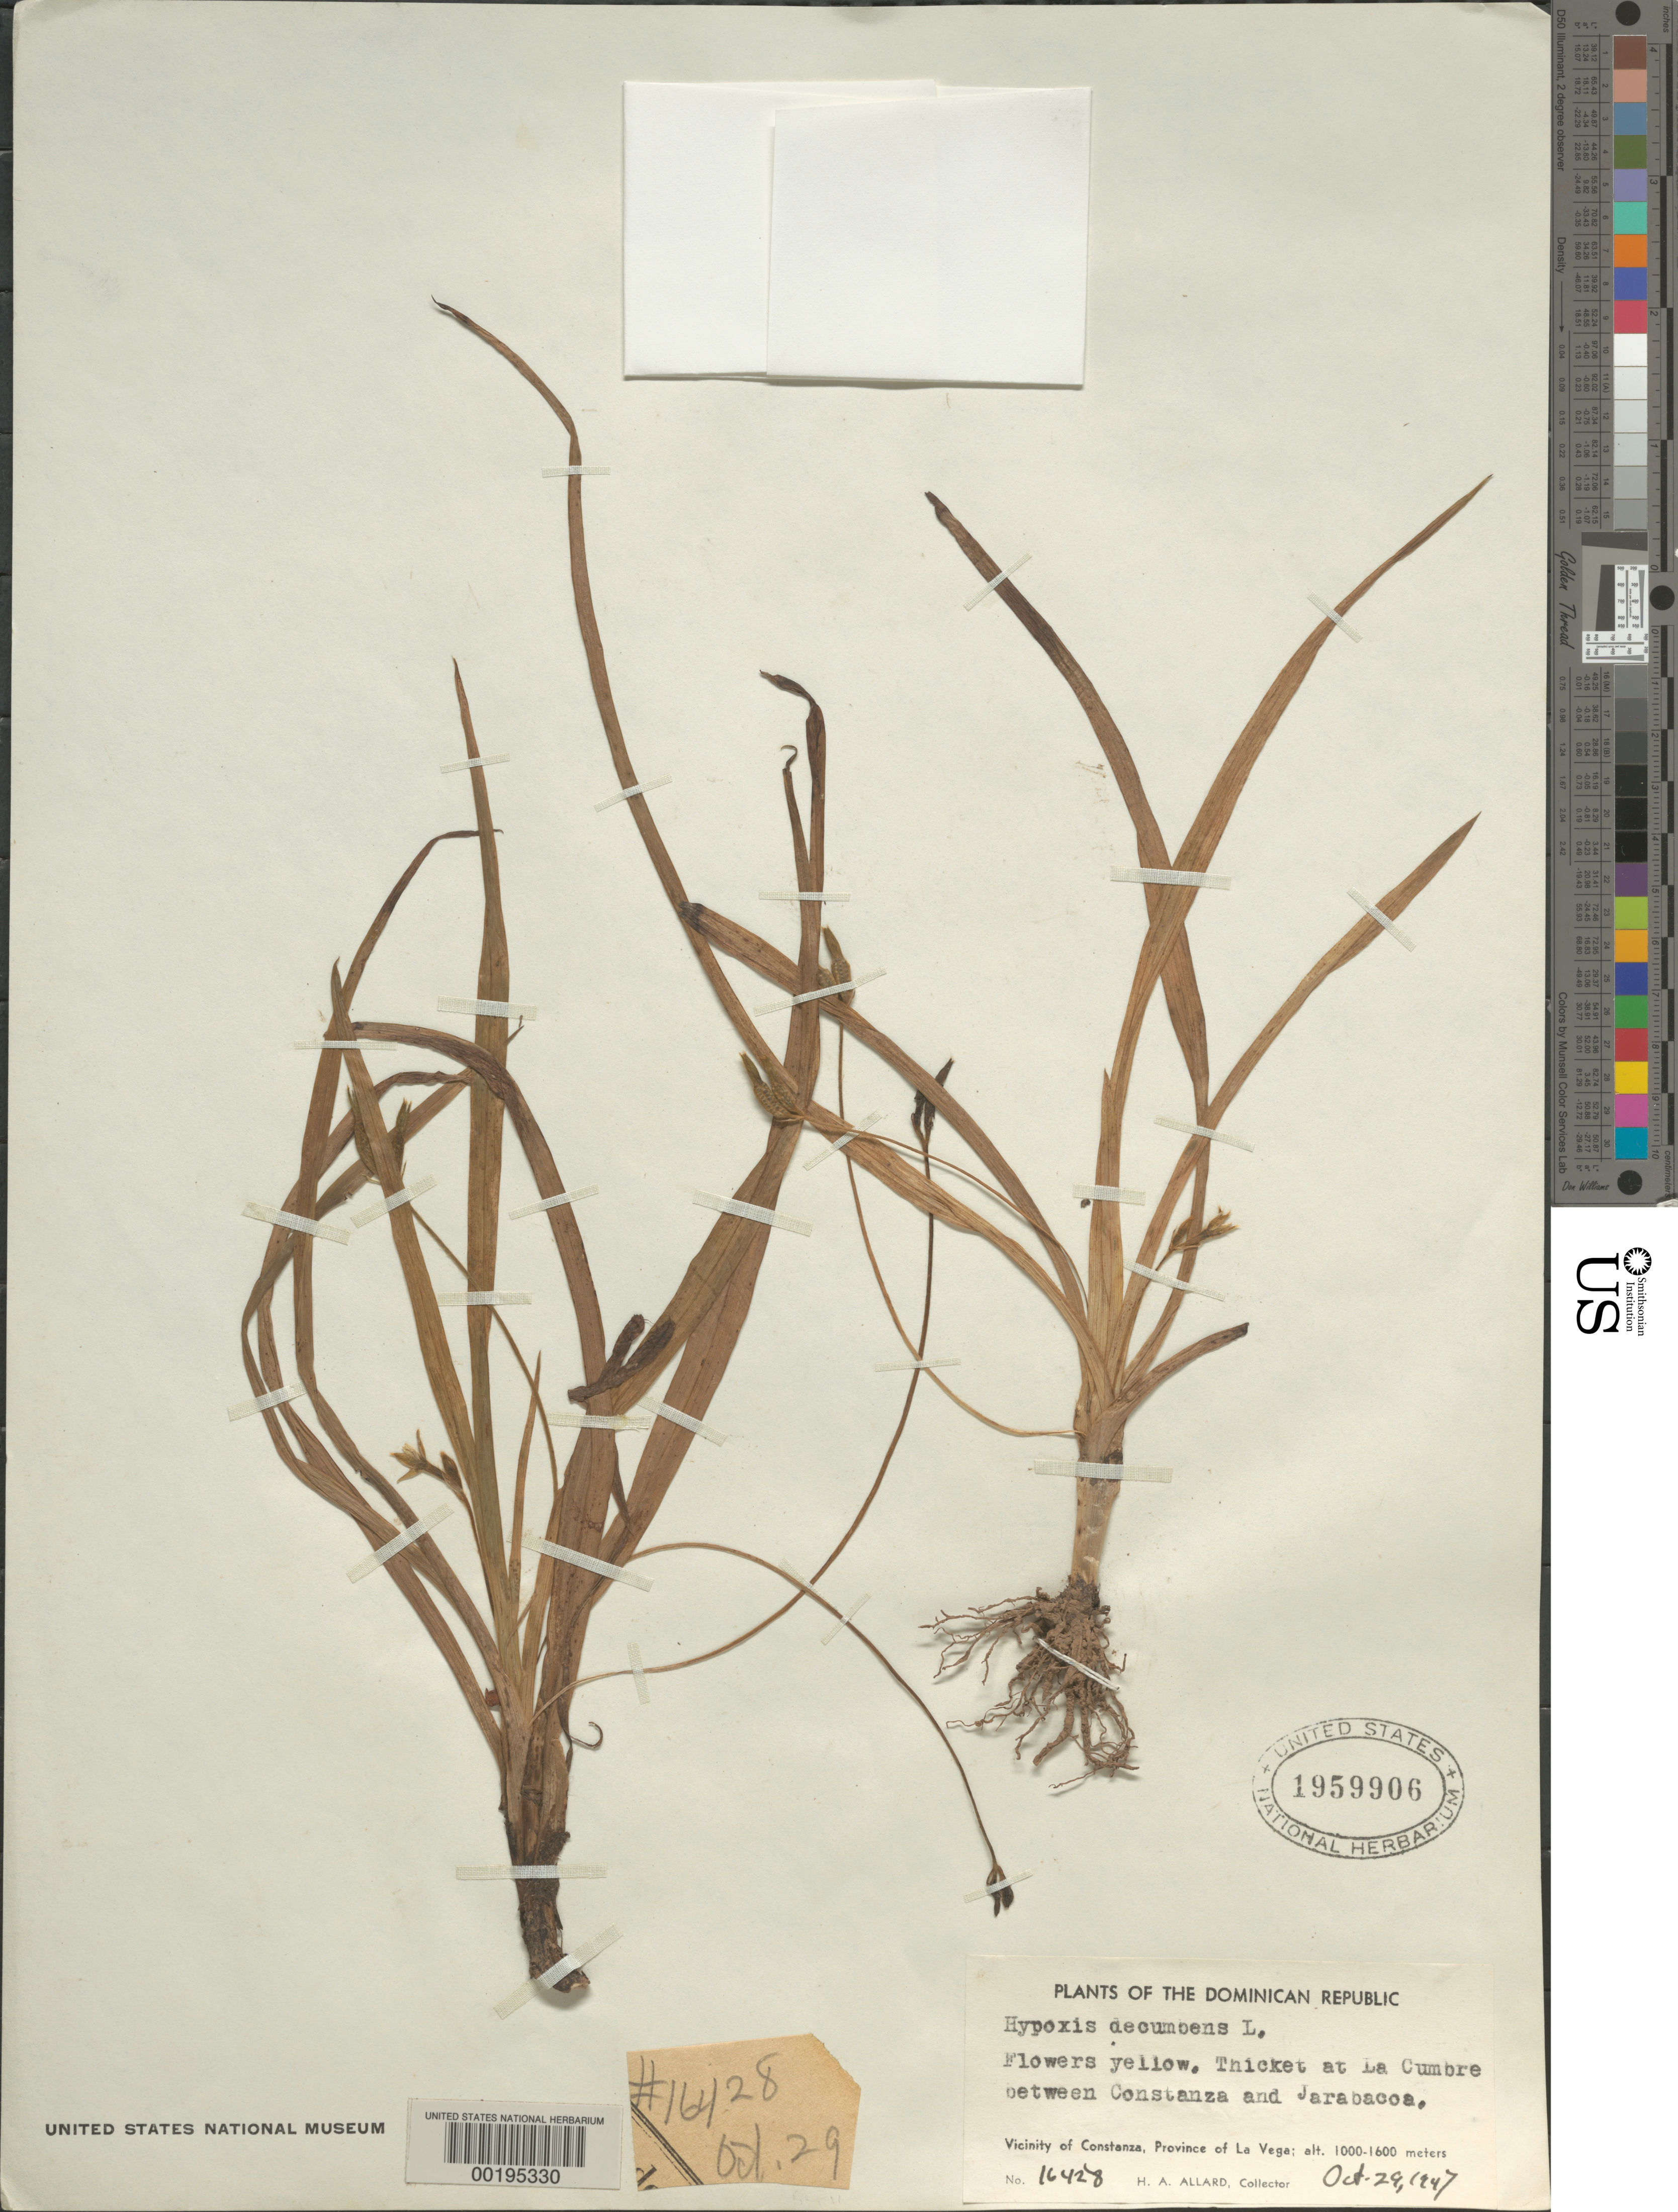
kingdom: Plantae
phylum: Tracheophyta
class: Liliopsida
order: Asparagales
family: Hypoxidaceae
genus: Hypoxis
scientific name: Hypoxis decumbens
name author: L.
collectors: H. A. Allard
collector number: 16428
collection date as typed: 29 Oct 1947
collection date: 1947-10-29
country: Dominican Republic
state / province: La Vega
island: Hispaniola Island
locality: La cumbre between constanza and jarabacoa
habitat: Thicket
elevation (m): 1000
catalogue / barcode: US 1959906